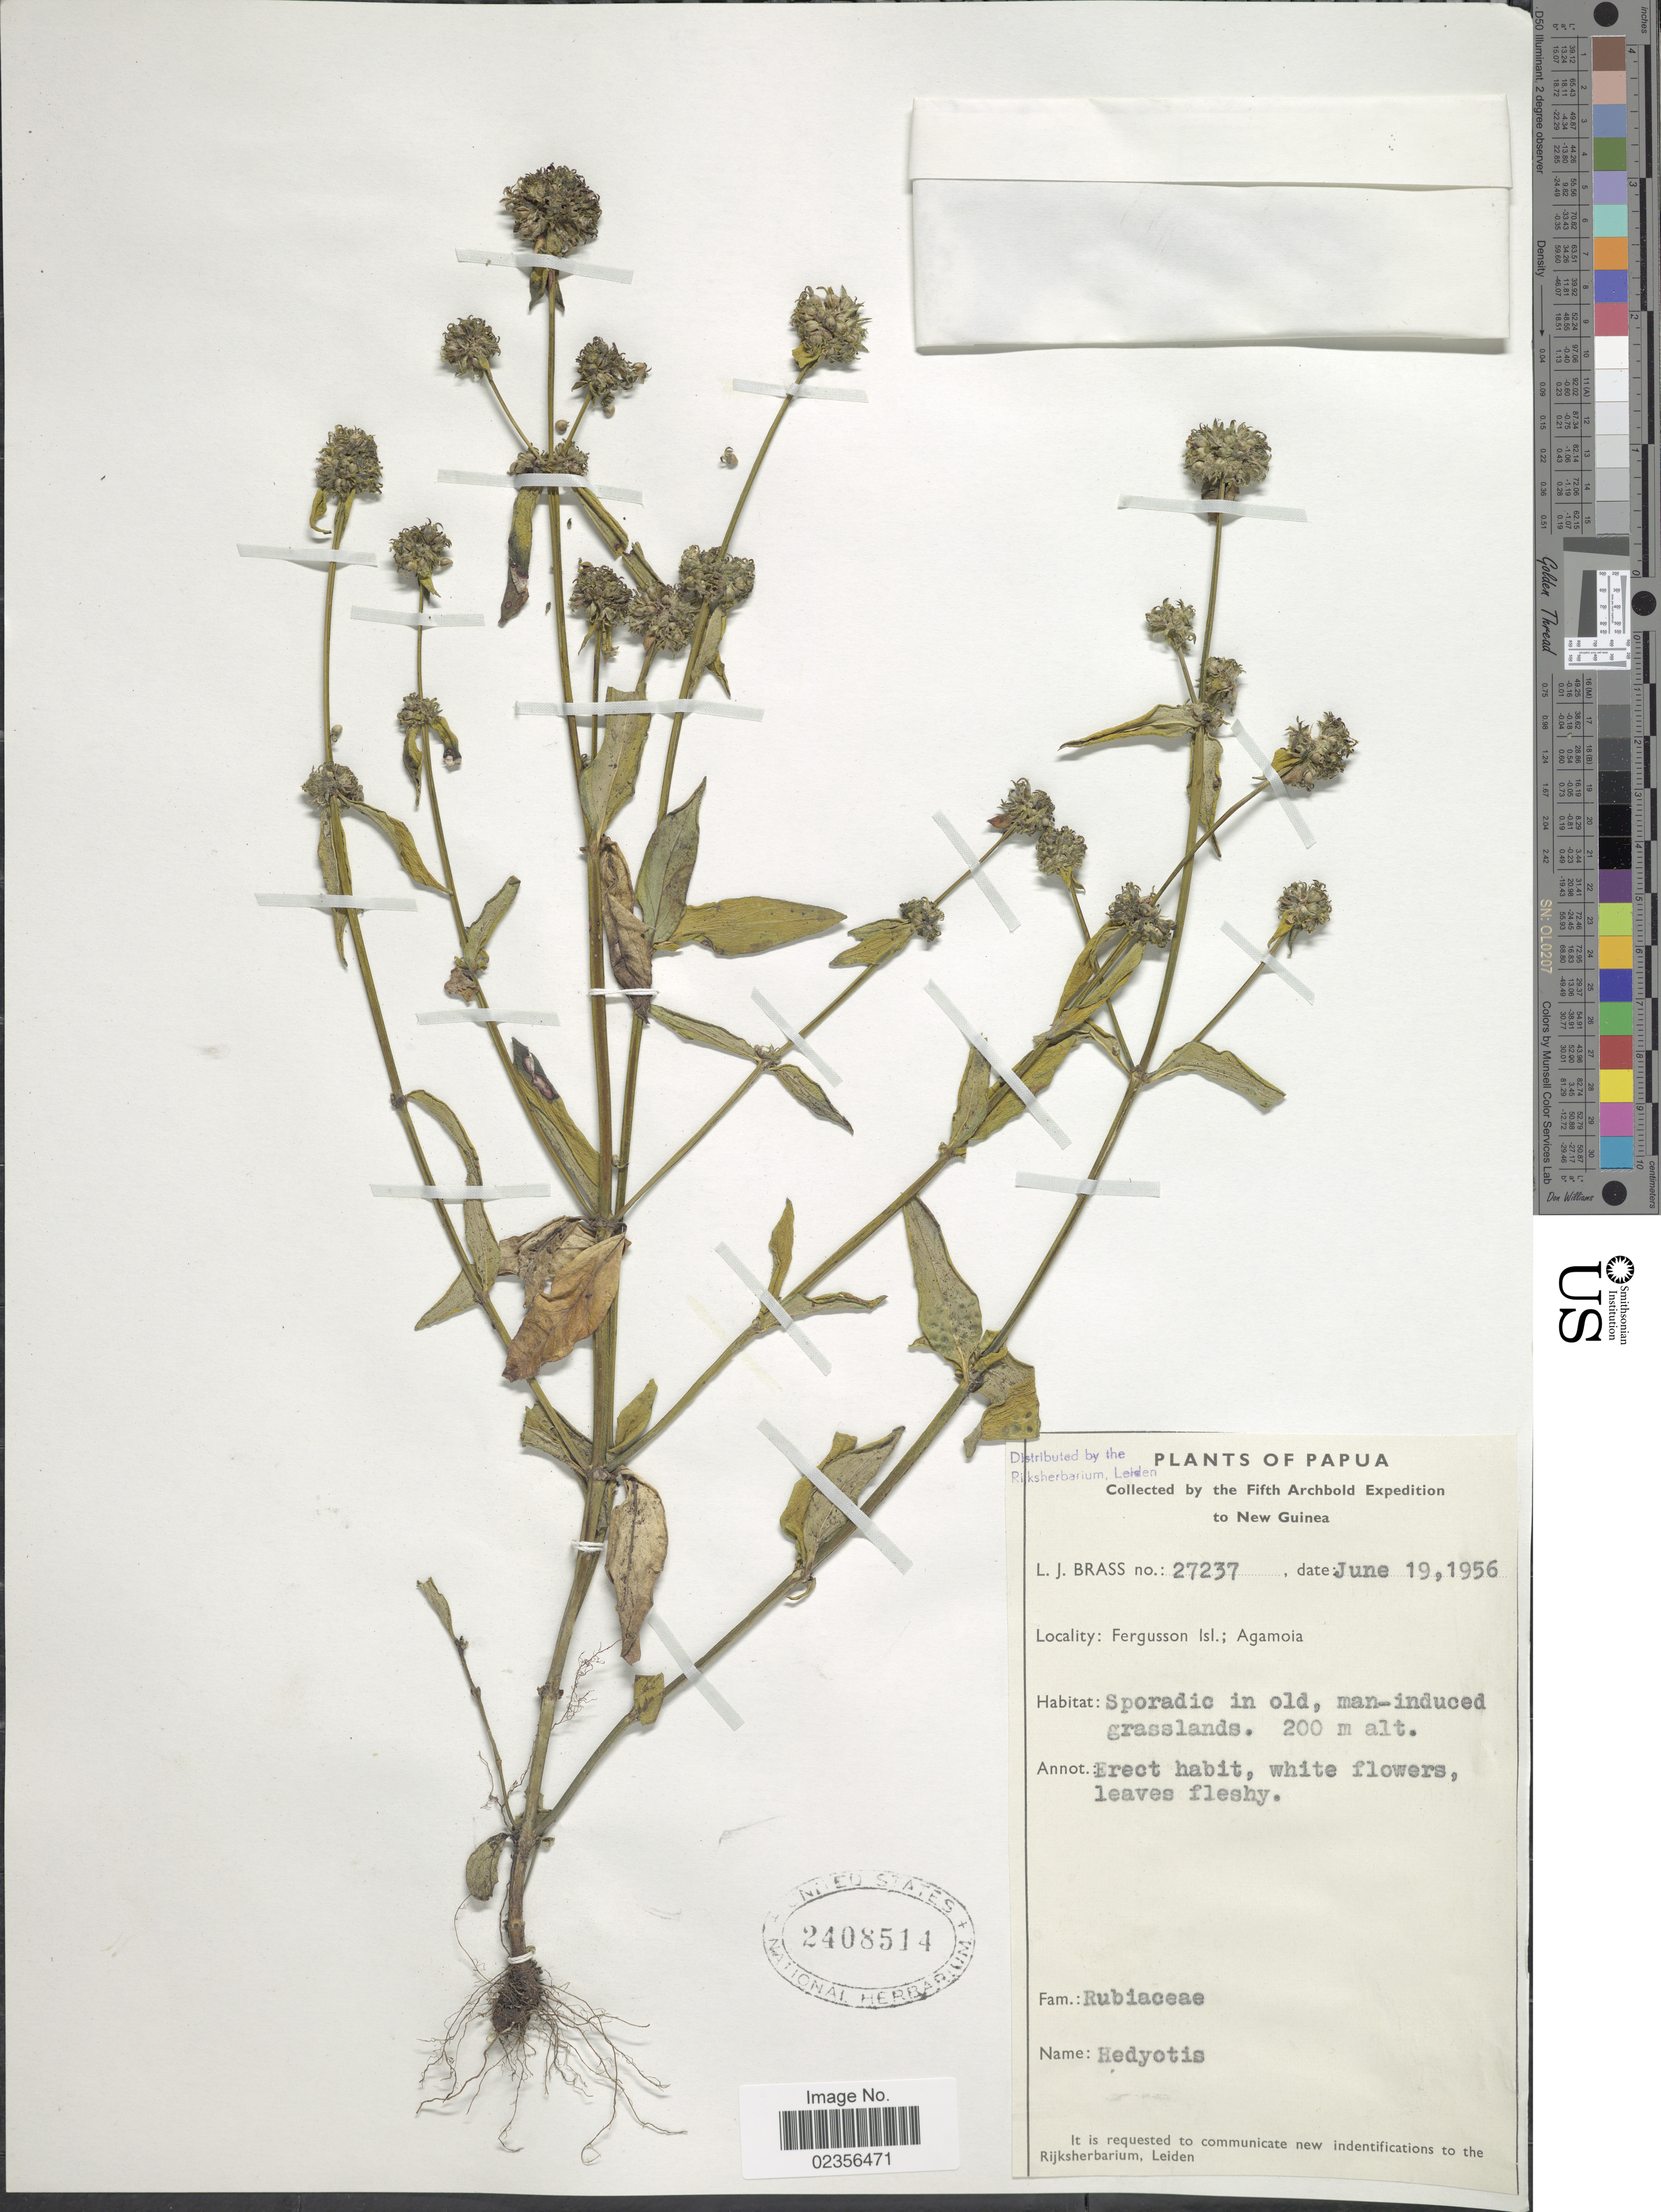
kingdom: Plantae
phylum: Tracheophyta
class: Magnoliopsida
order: Gentianales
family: Rubiaceae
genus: Hedyotis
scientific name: Hedyotis sp.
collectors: L. J. Brass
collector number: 27237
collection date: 1956-06-19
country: Papua New Guinea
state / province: Milne Bay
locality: Papua. New Guinea. Fergusson Isl.; Ailuluai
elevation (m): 200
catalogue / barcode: US 2408514